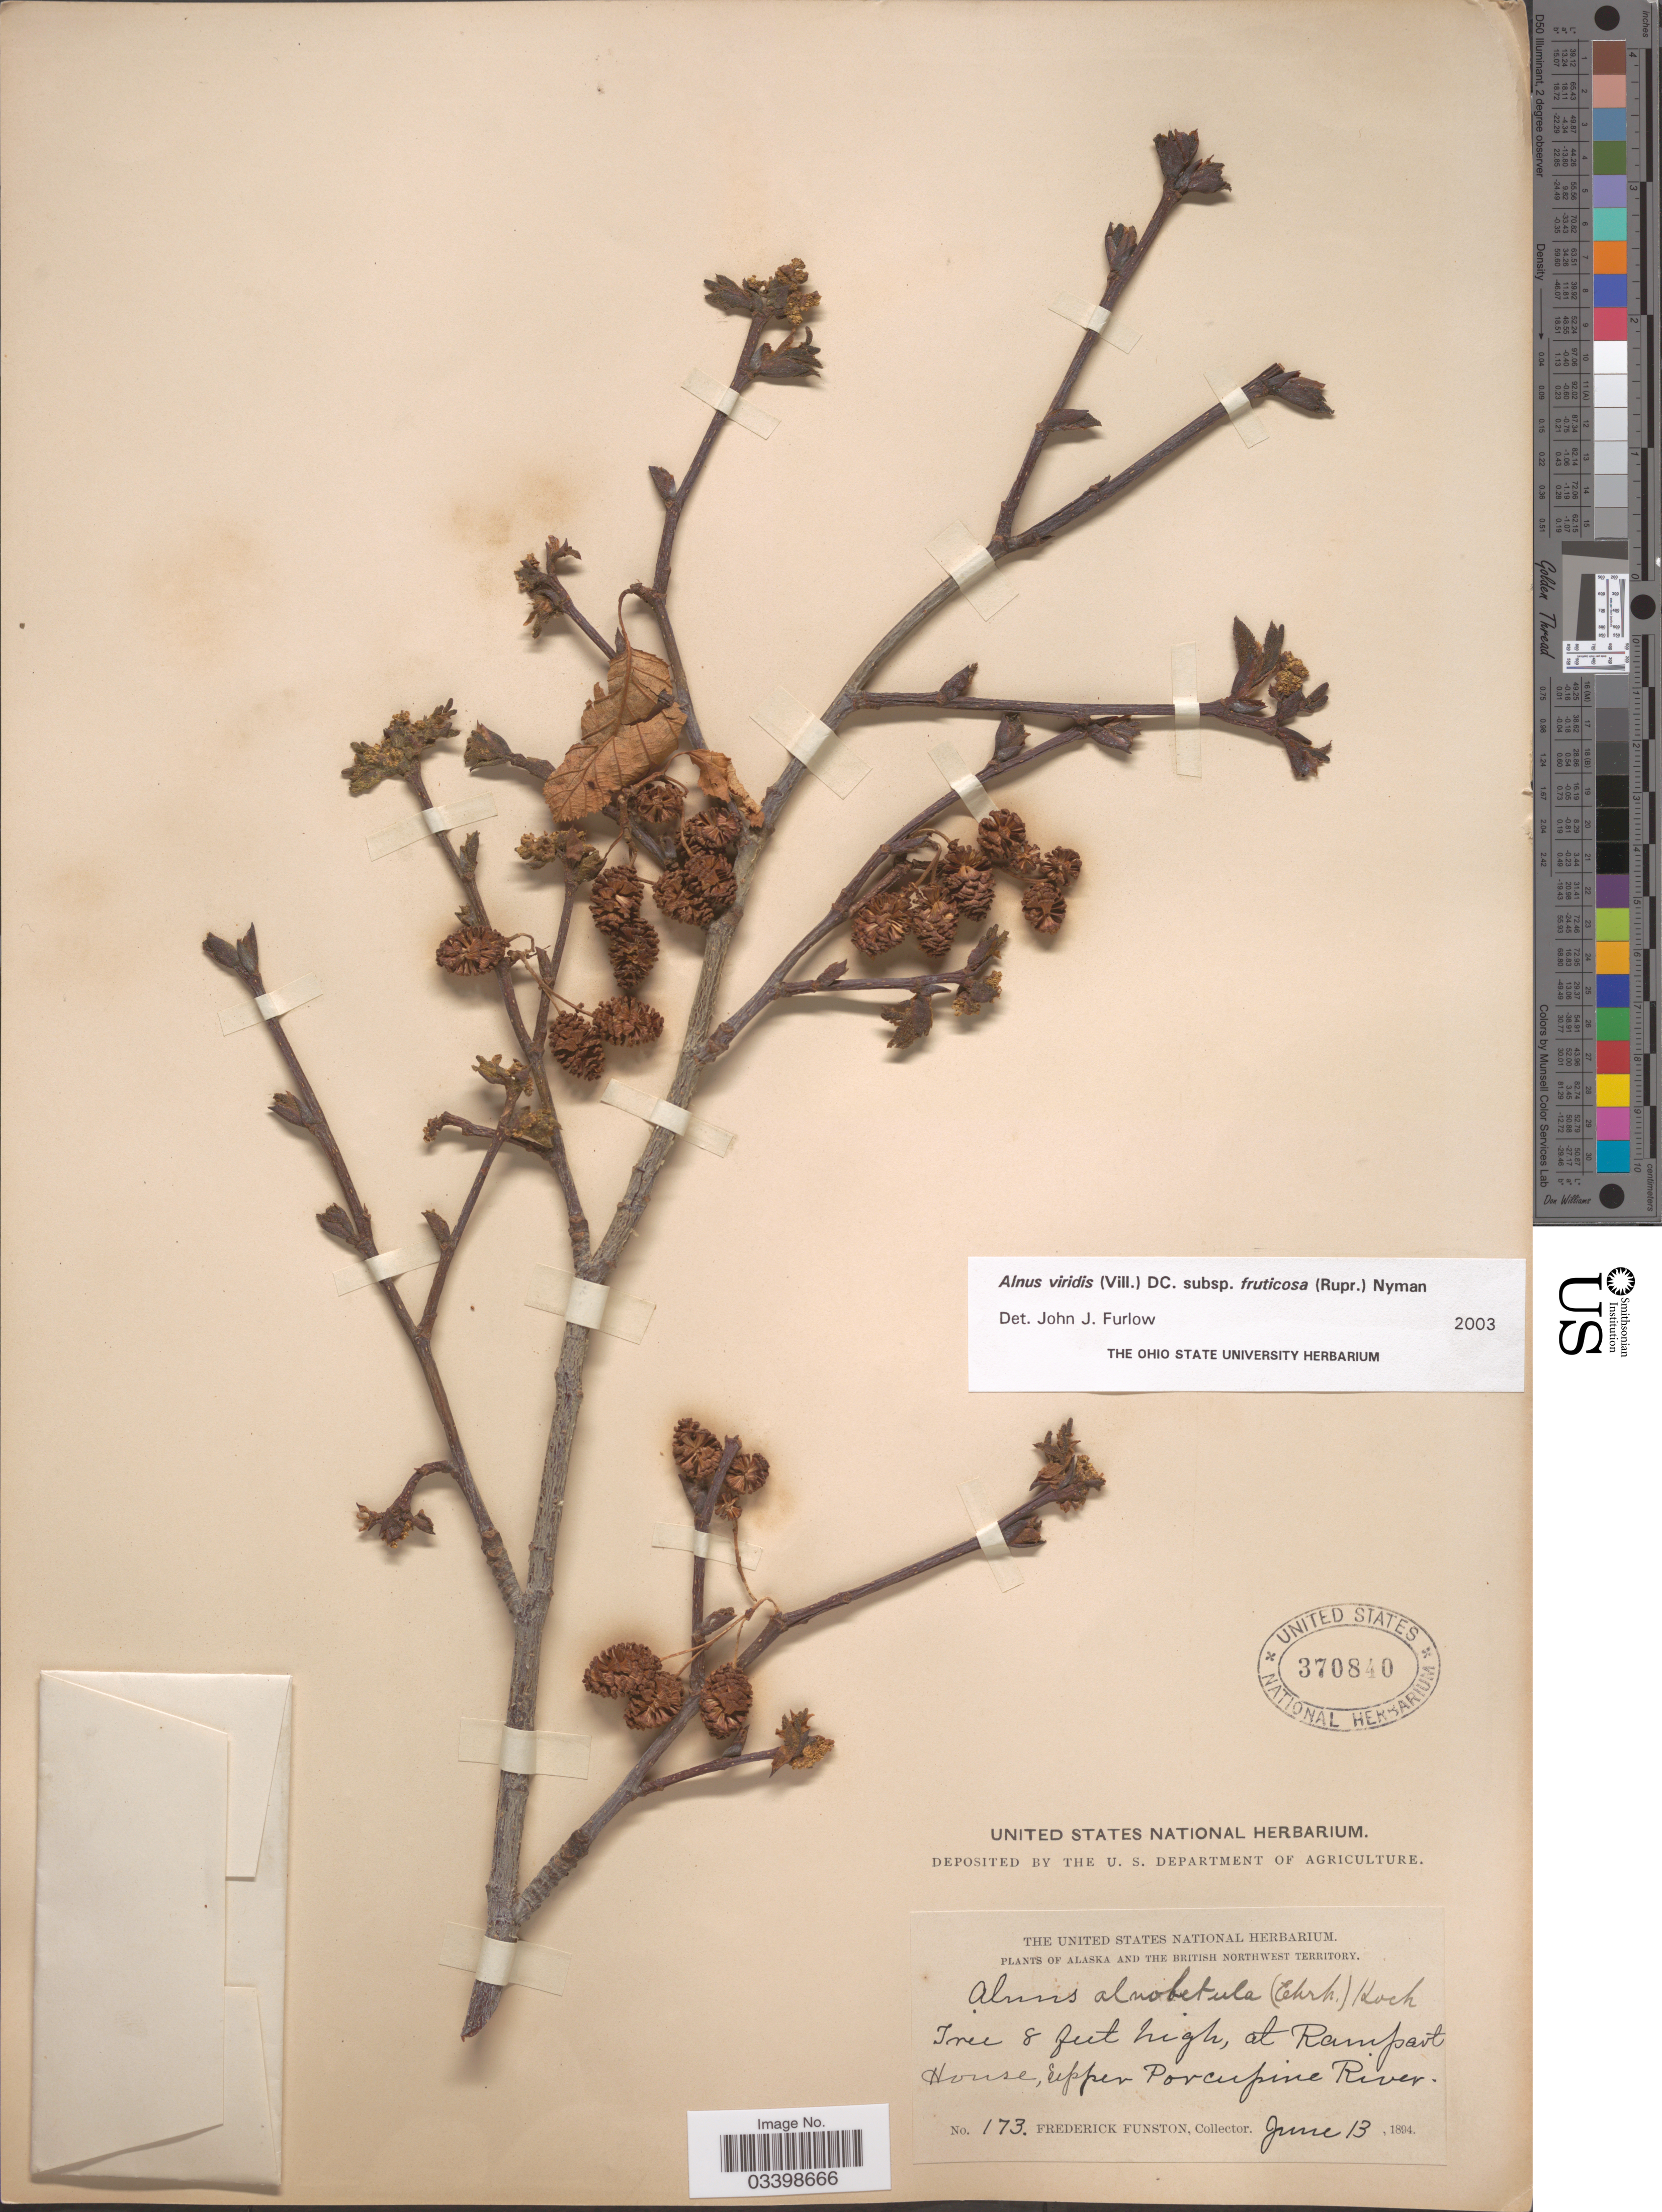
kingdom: Plantae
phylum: Tracheophyta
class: Magnoliopsida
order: Fagales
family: Betulaceae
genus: Alnus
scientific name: Alnus viridis subsp. fruticosa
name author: (Rupr.) Nyman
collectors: F. Funston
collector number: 173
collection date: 1894-06-13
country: Canada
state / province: Yukon Territory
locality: At Rampart House, Upper Porcupine River.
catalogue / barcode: US 370840